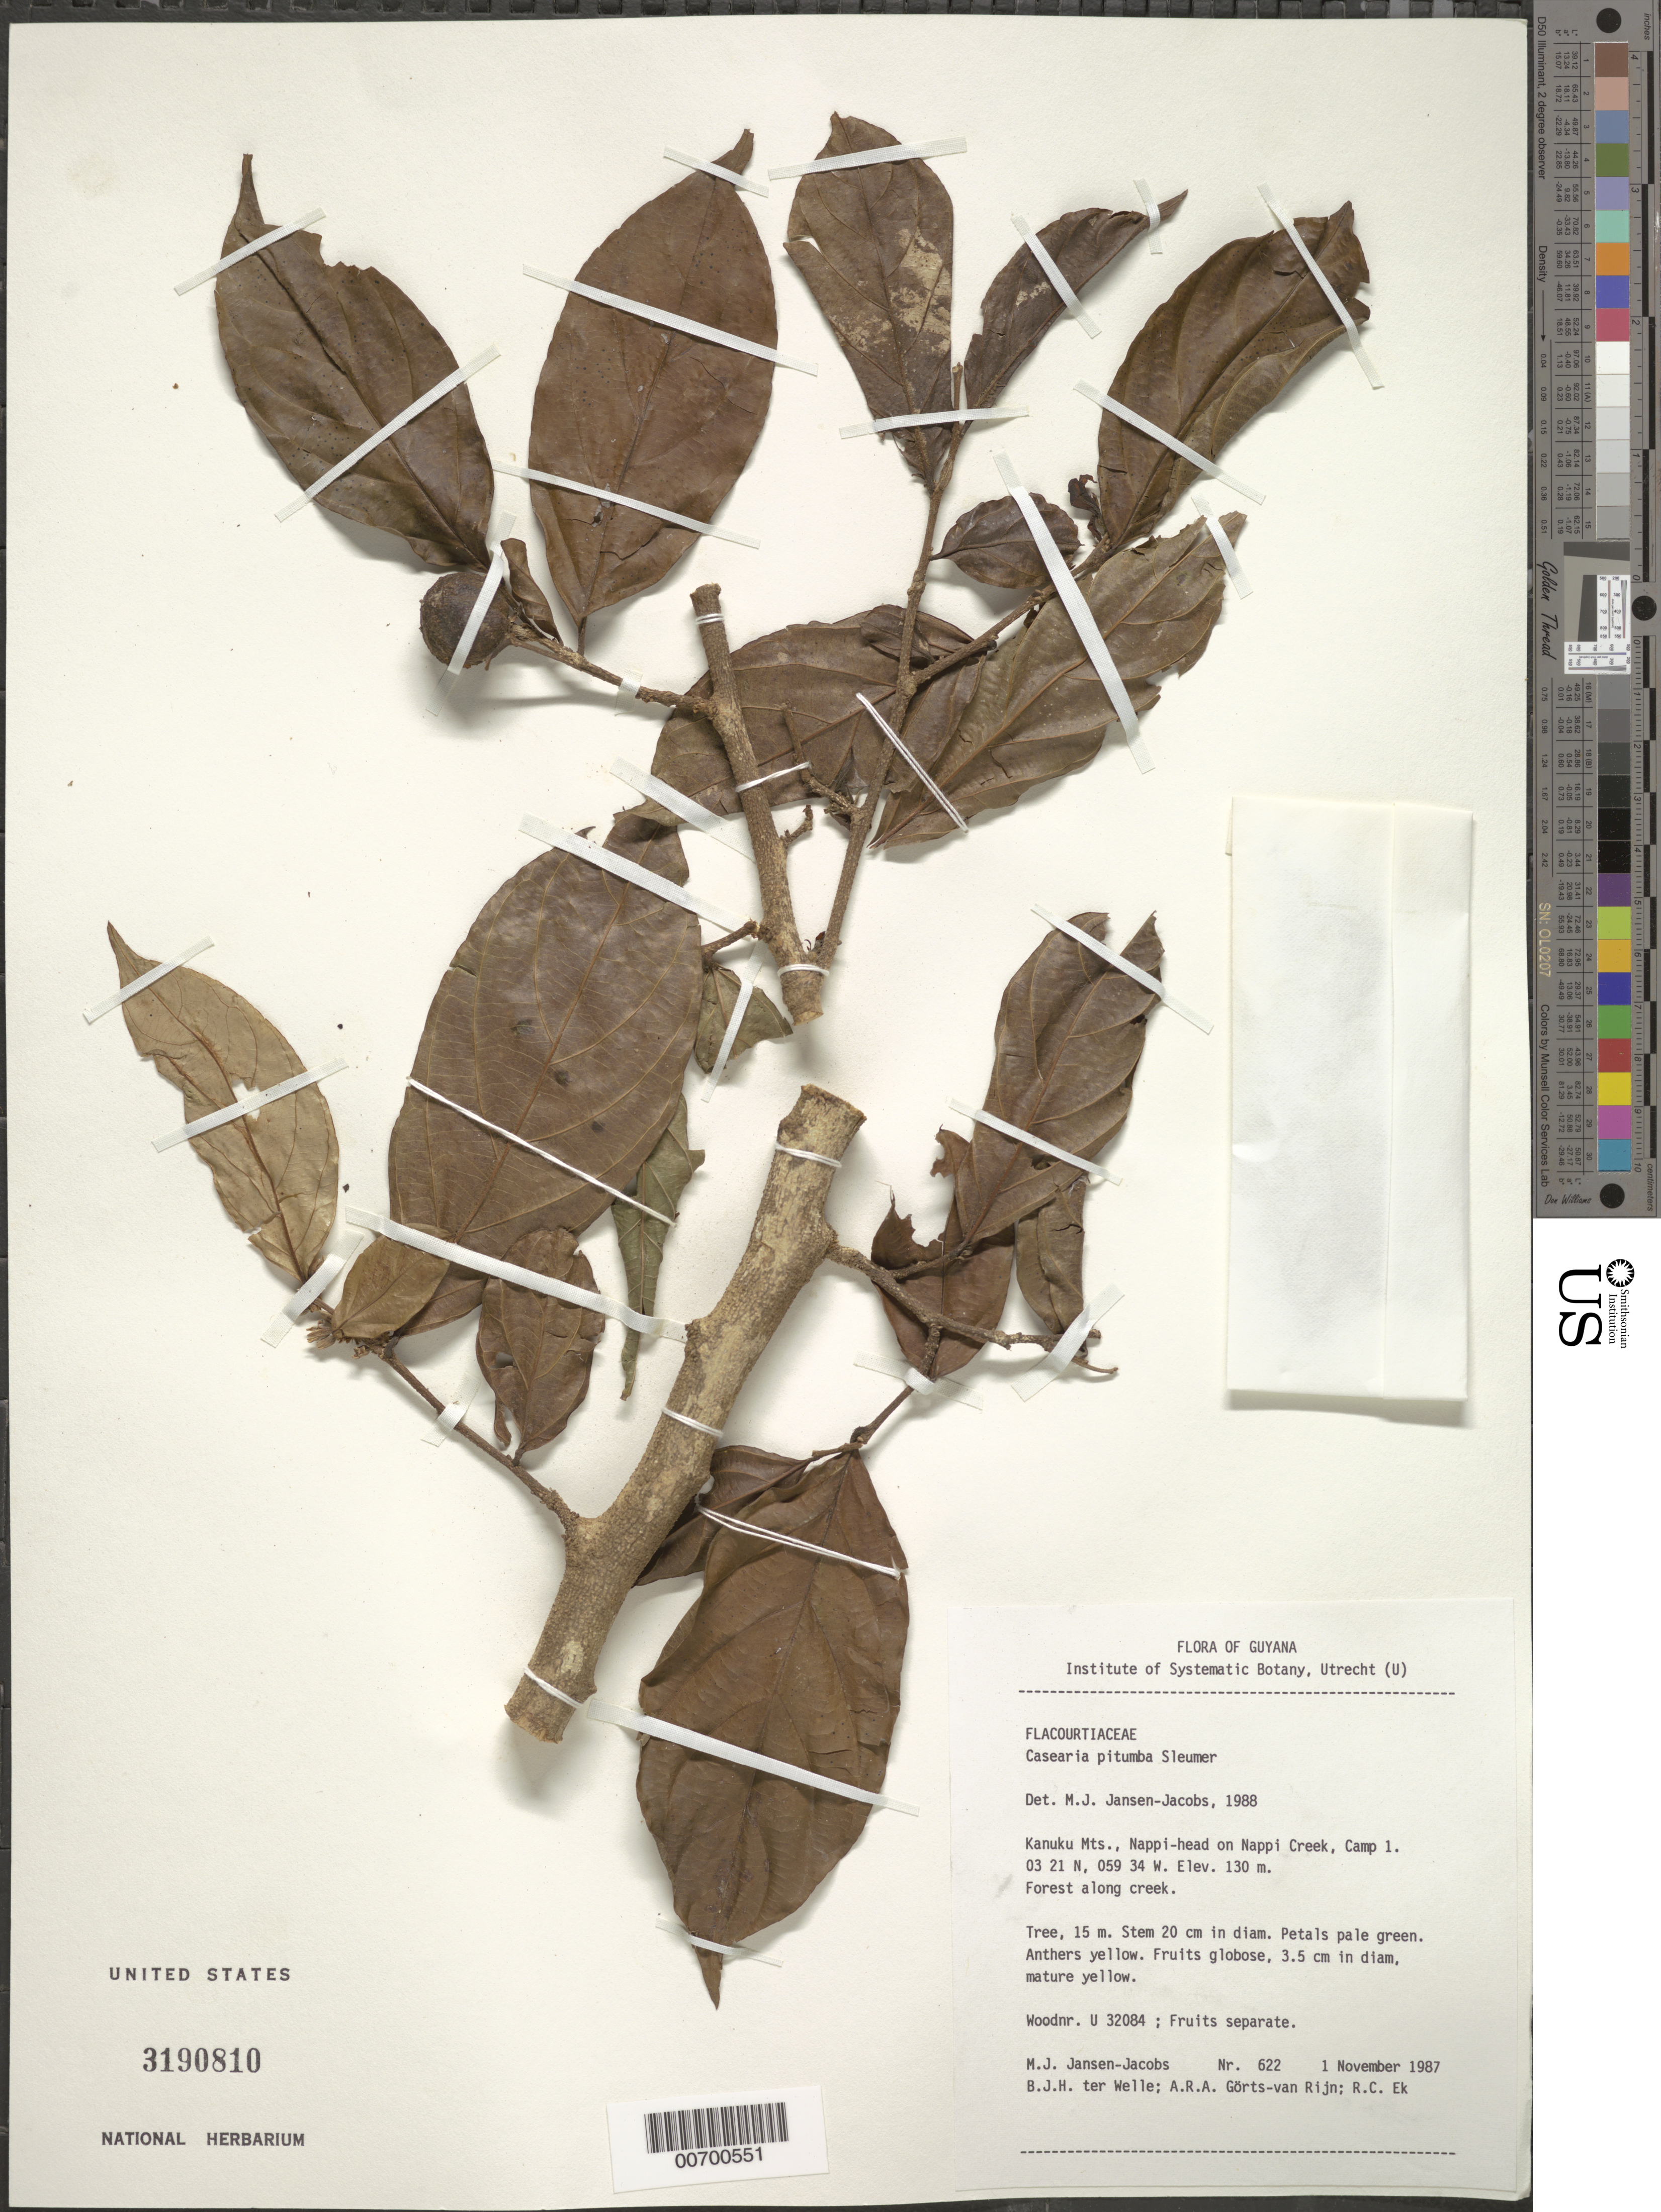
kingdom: Plantae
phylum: Tracheophyta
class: Magnoliopsida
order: Malpighiales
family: Salicaceae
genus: Casearia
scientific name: Casearia pitumba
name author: Sleumer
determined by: Jansen-Jacobs, M. J., (U), Nationaal Herbarium Nederland, Utrecht University branch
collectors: M. J. Jansen-Jacobs, B. Welle, A. .R. A. Görts-van Rijn & R. C. Ek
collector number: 622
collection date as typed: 1-Nov-87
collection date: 1987-11-01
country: Guyana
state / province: U. Takutu-U. Essequibo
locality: Kanuku Mts., Nappi-head on Nappi Creek, camp 1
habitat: Forest along creek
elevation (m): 130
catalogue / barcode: US 3190810